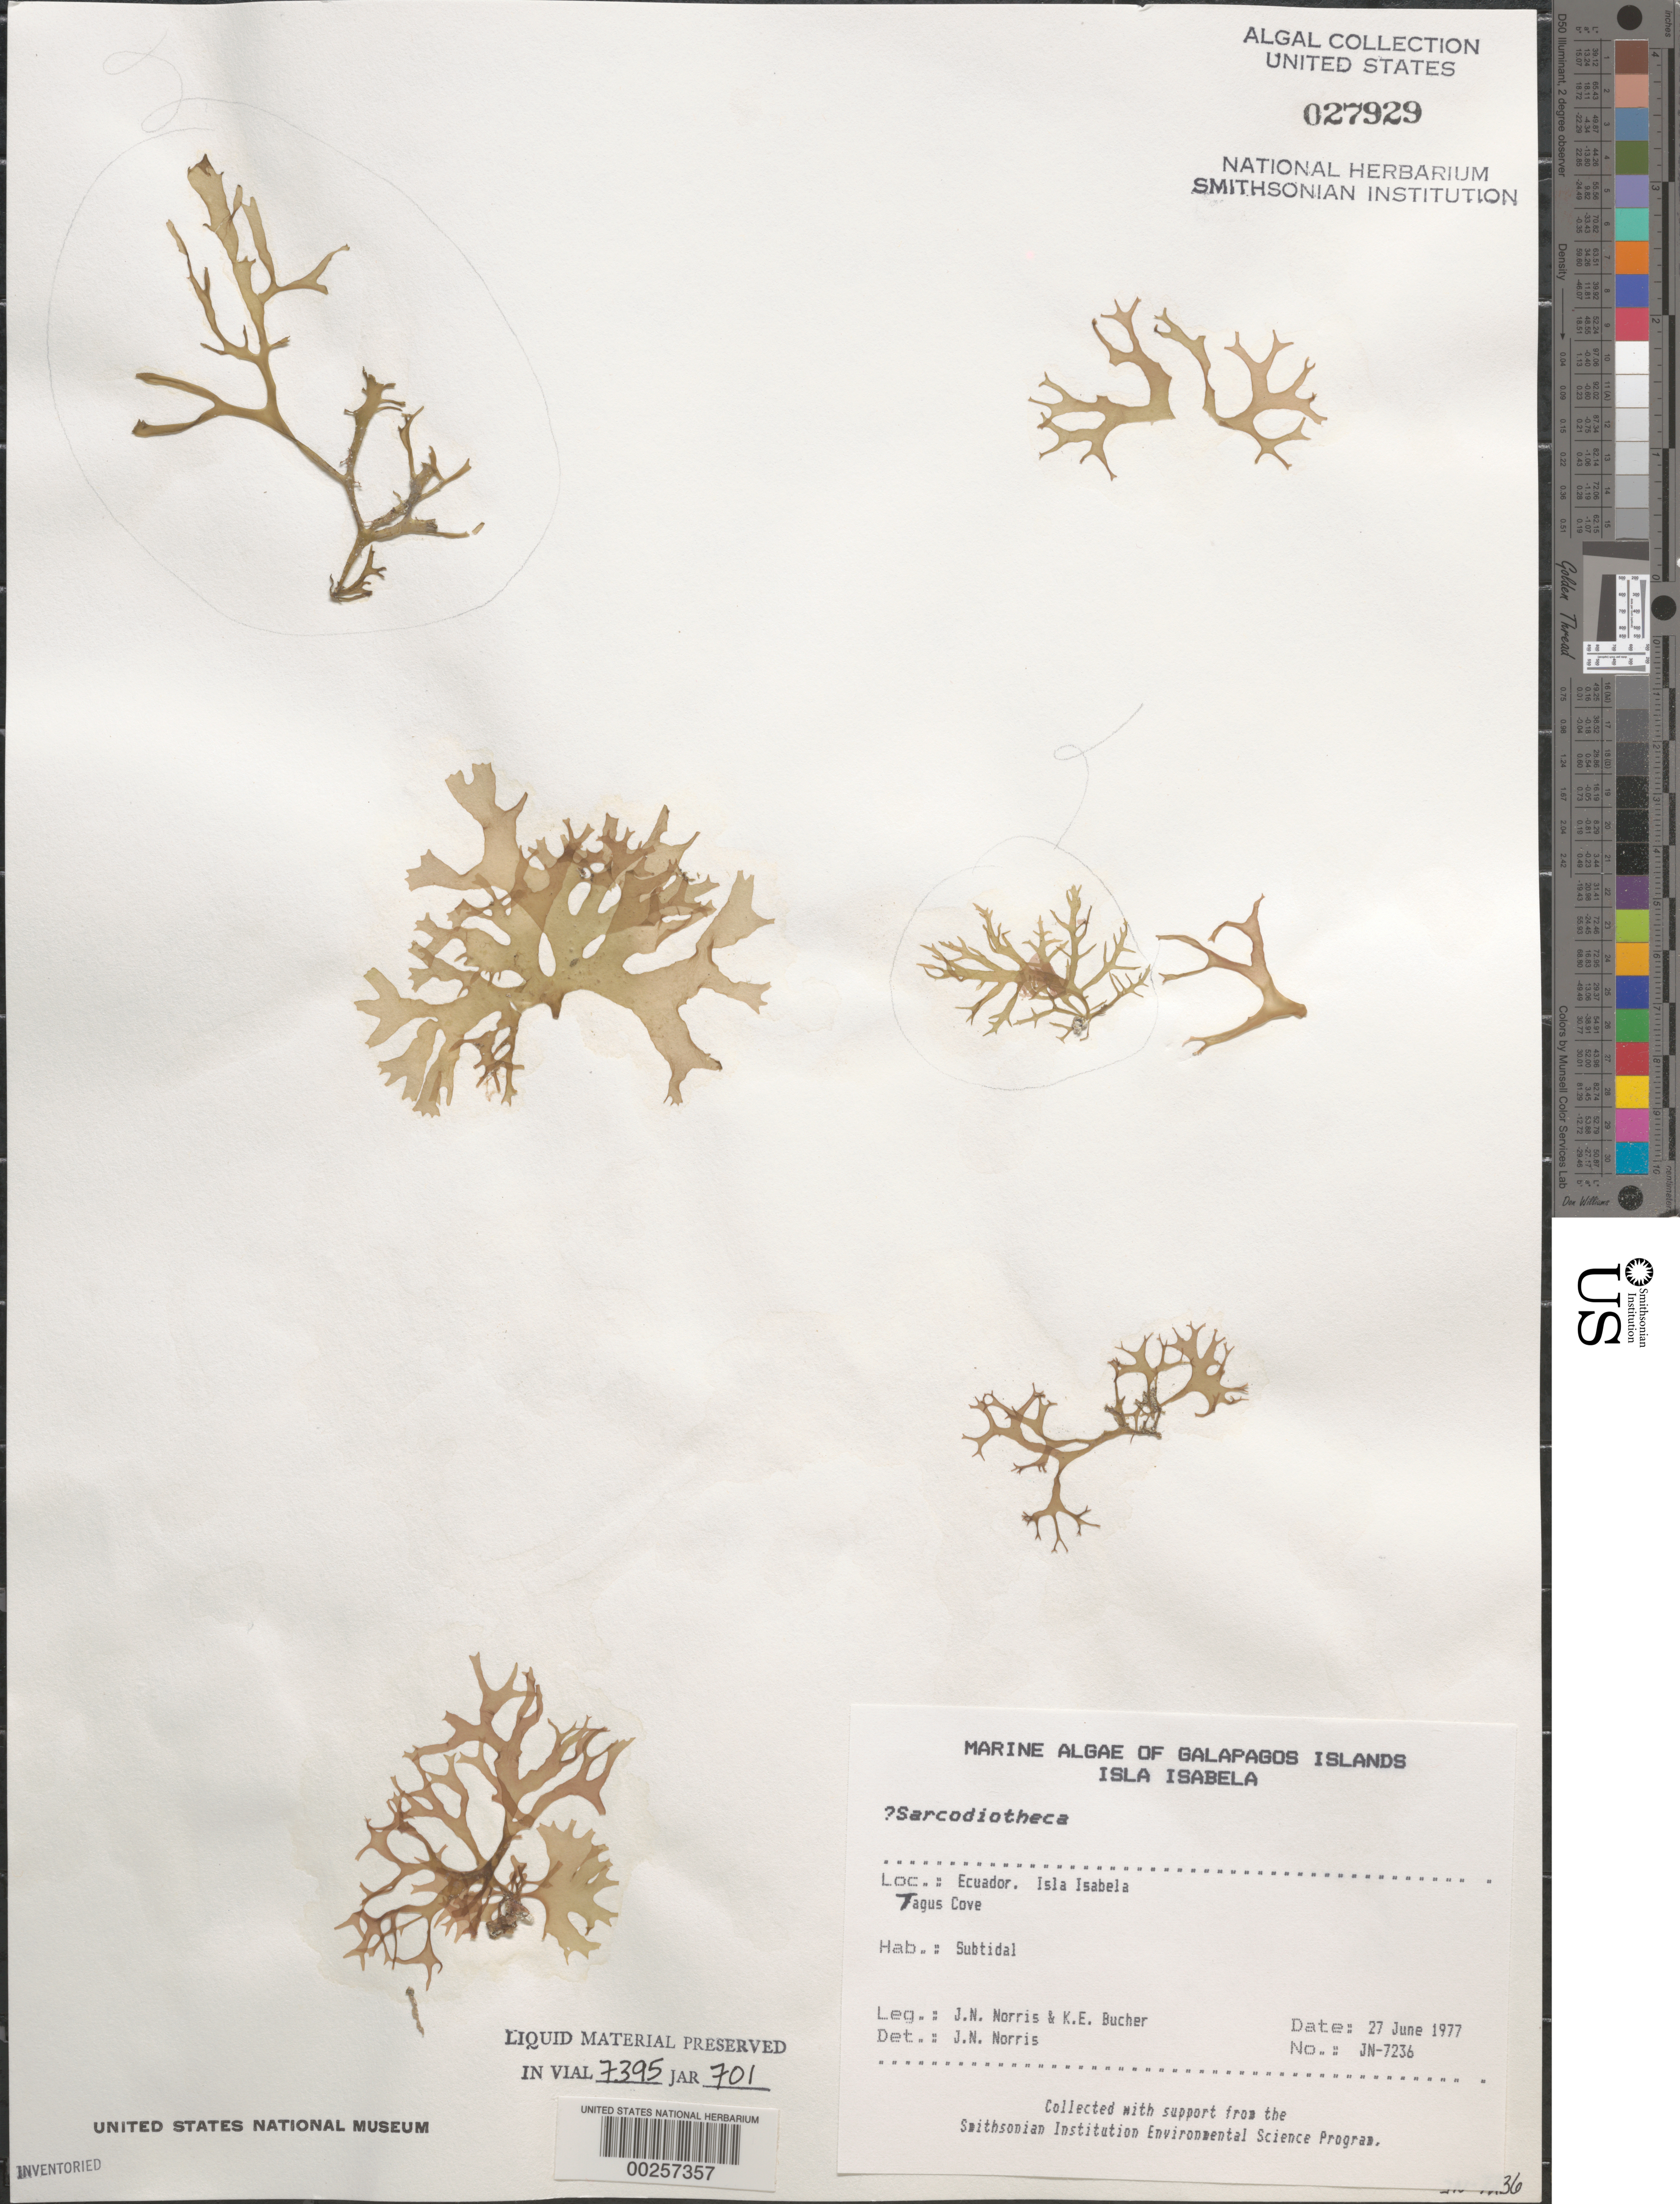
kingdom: Plantae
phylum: Rhodophyta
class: Florideophyceae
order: Gigartinales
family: Solieriaceae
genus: Sarcodiotheca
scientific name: Sarcodiotheca sp.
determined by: Norris, James N.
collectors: J. N. Norris & K. E. Bucher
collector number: JN-7236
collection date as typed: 27 Jun 1977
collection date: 1977-06-27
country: Ecuador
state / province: Colón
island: Isabela [Albemarle]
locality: Tagus Cove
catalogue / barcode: US 27929